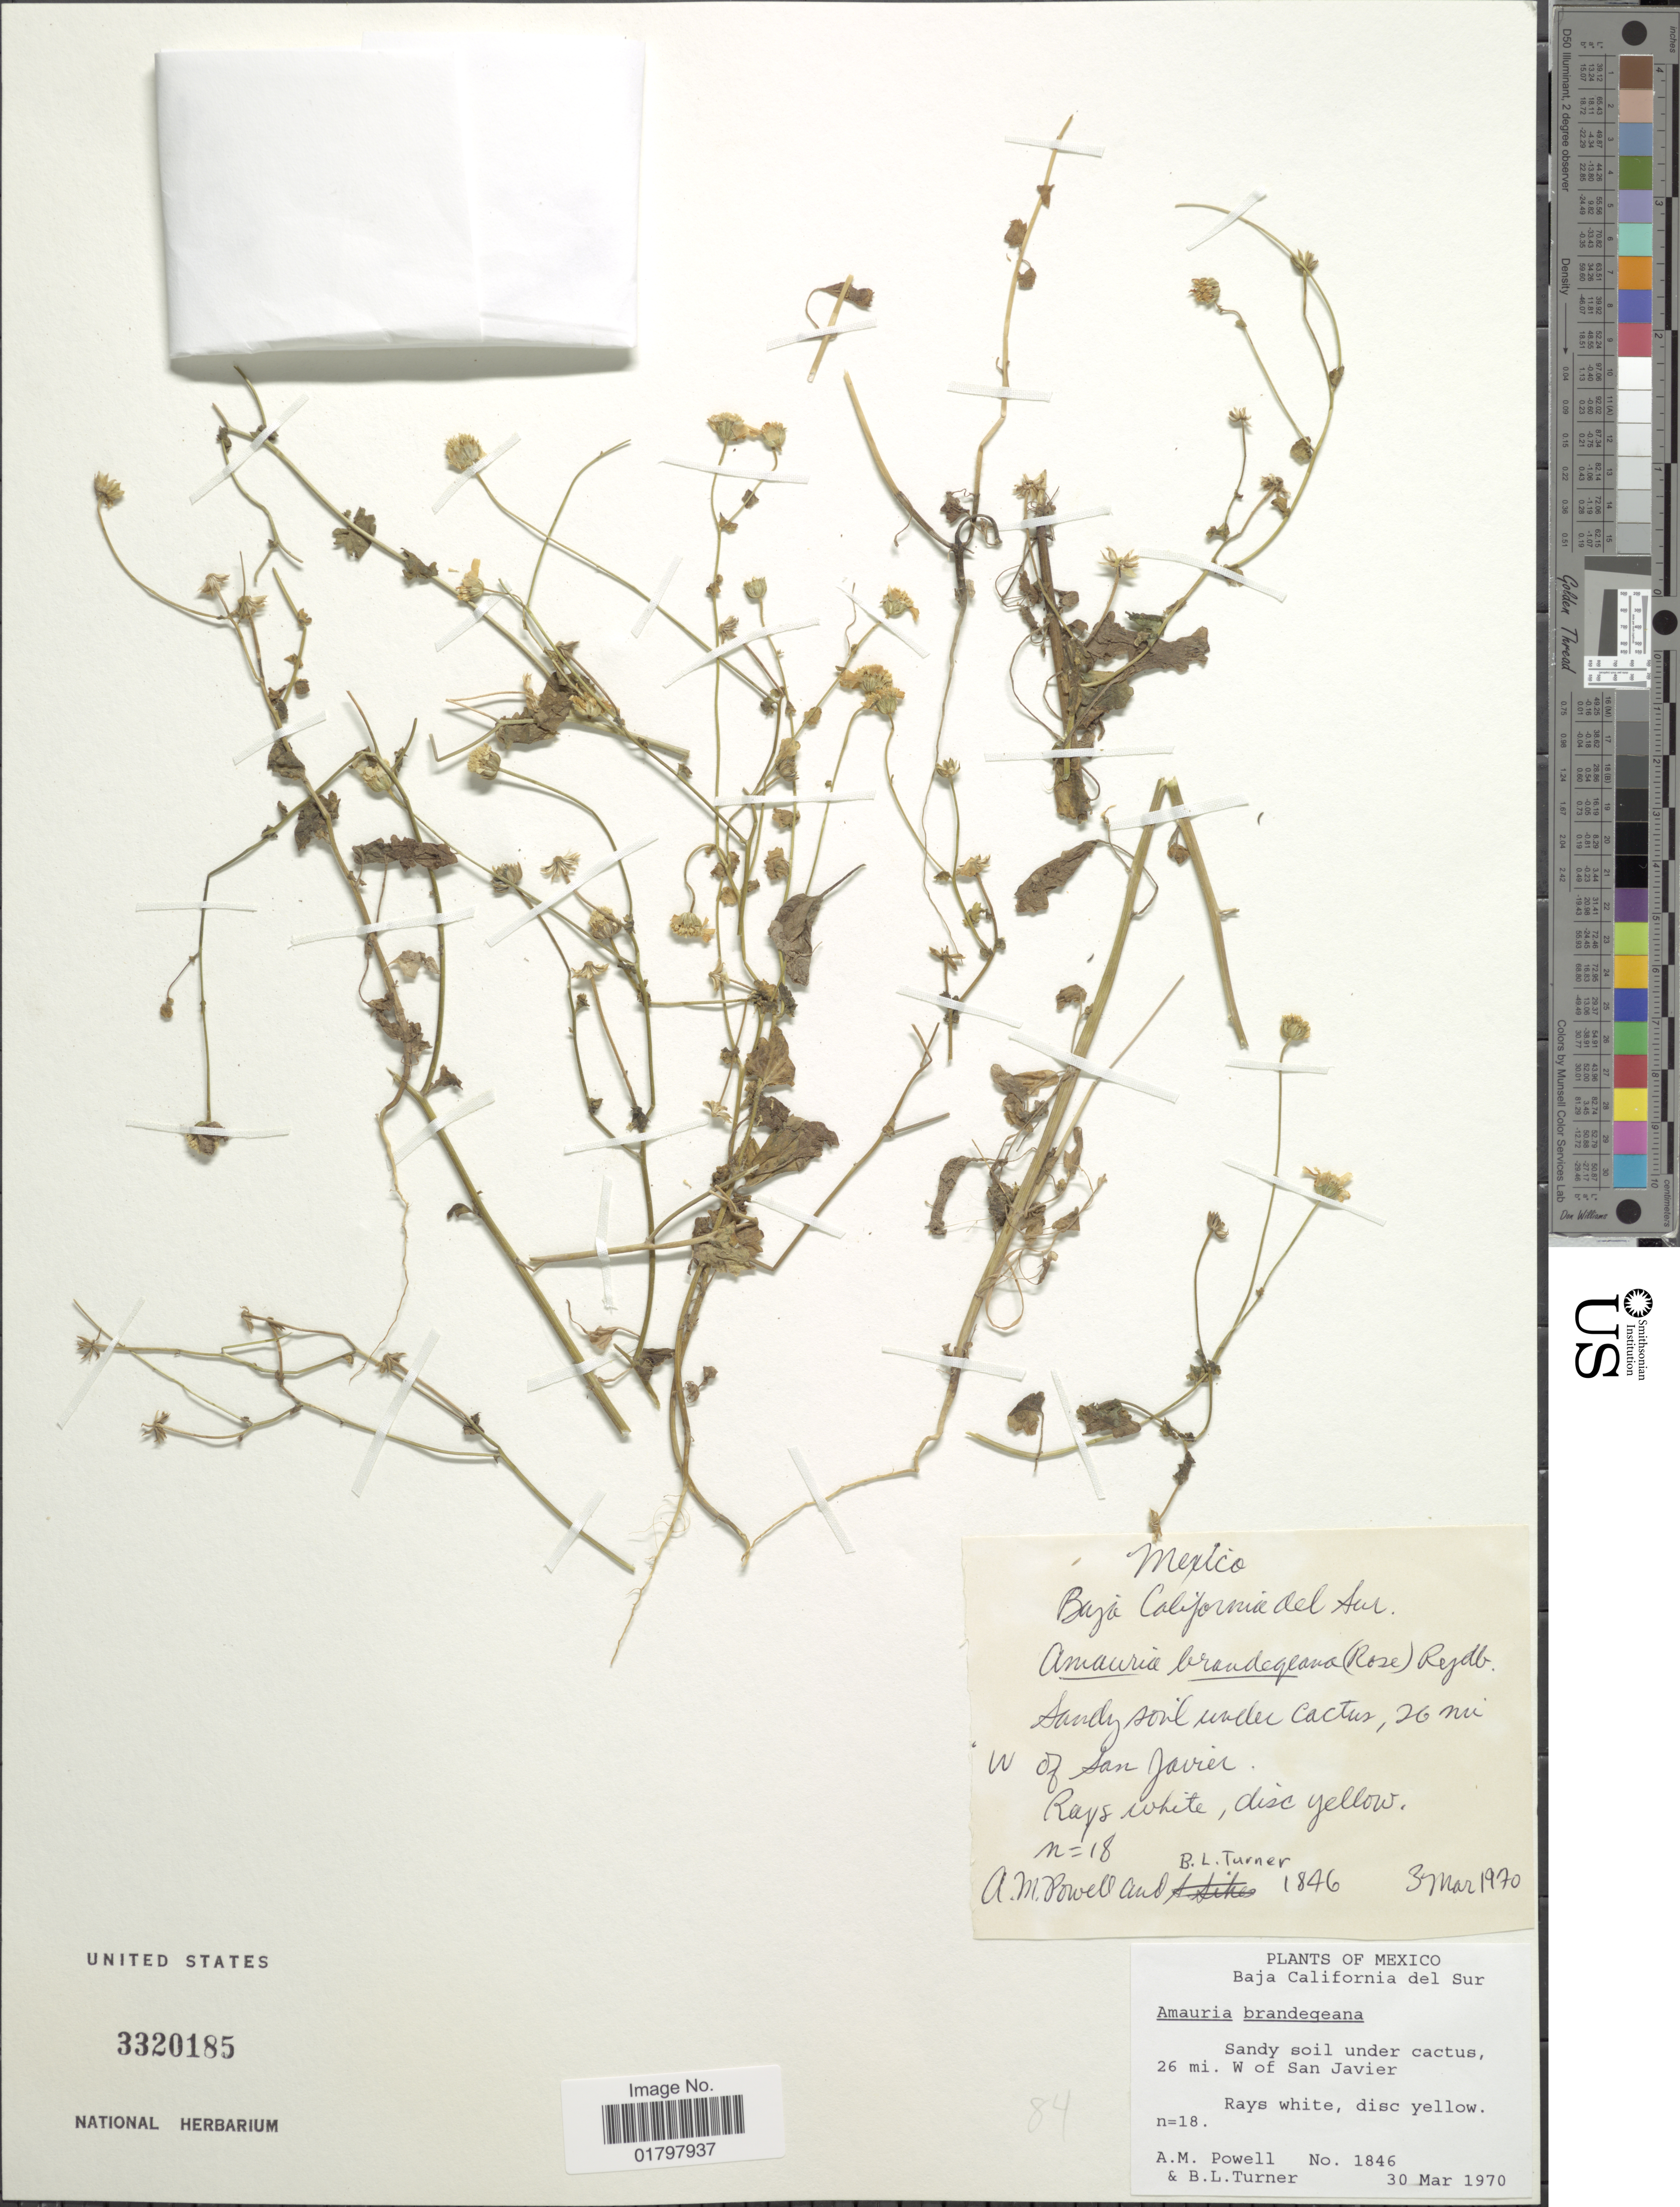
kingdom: Plantae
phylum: Tracheophyta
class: Magnoliopsida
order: Asterales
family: Asteraceae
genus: Amauria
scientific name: Amauria brandegeana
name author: (Rose) Rydb.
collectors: A. M. Powell & B. L. Turner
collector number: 1846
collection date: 1970-03-30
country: Mexico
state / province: Baja California Sur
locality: Sandy soil under cactus, 26 mi. W of San Javier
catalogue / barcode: US 3320185